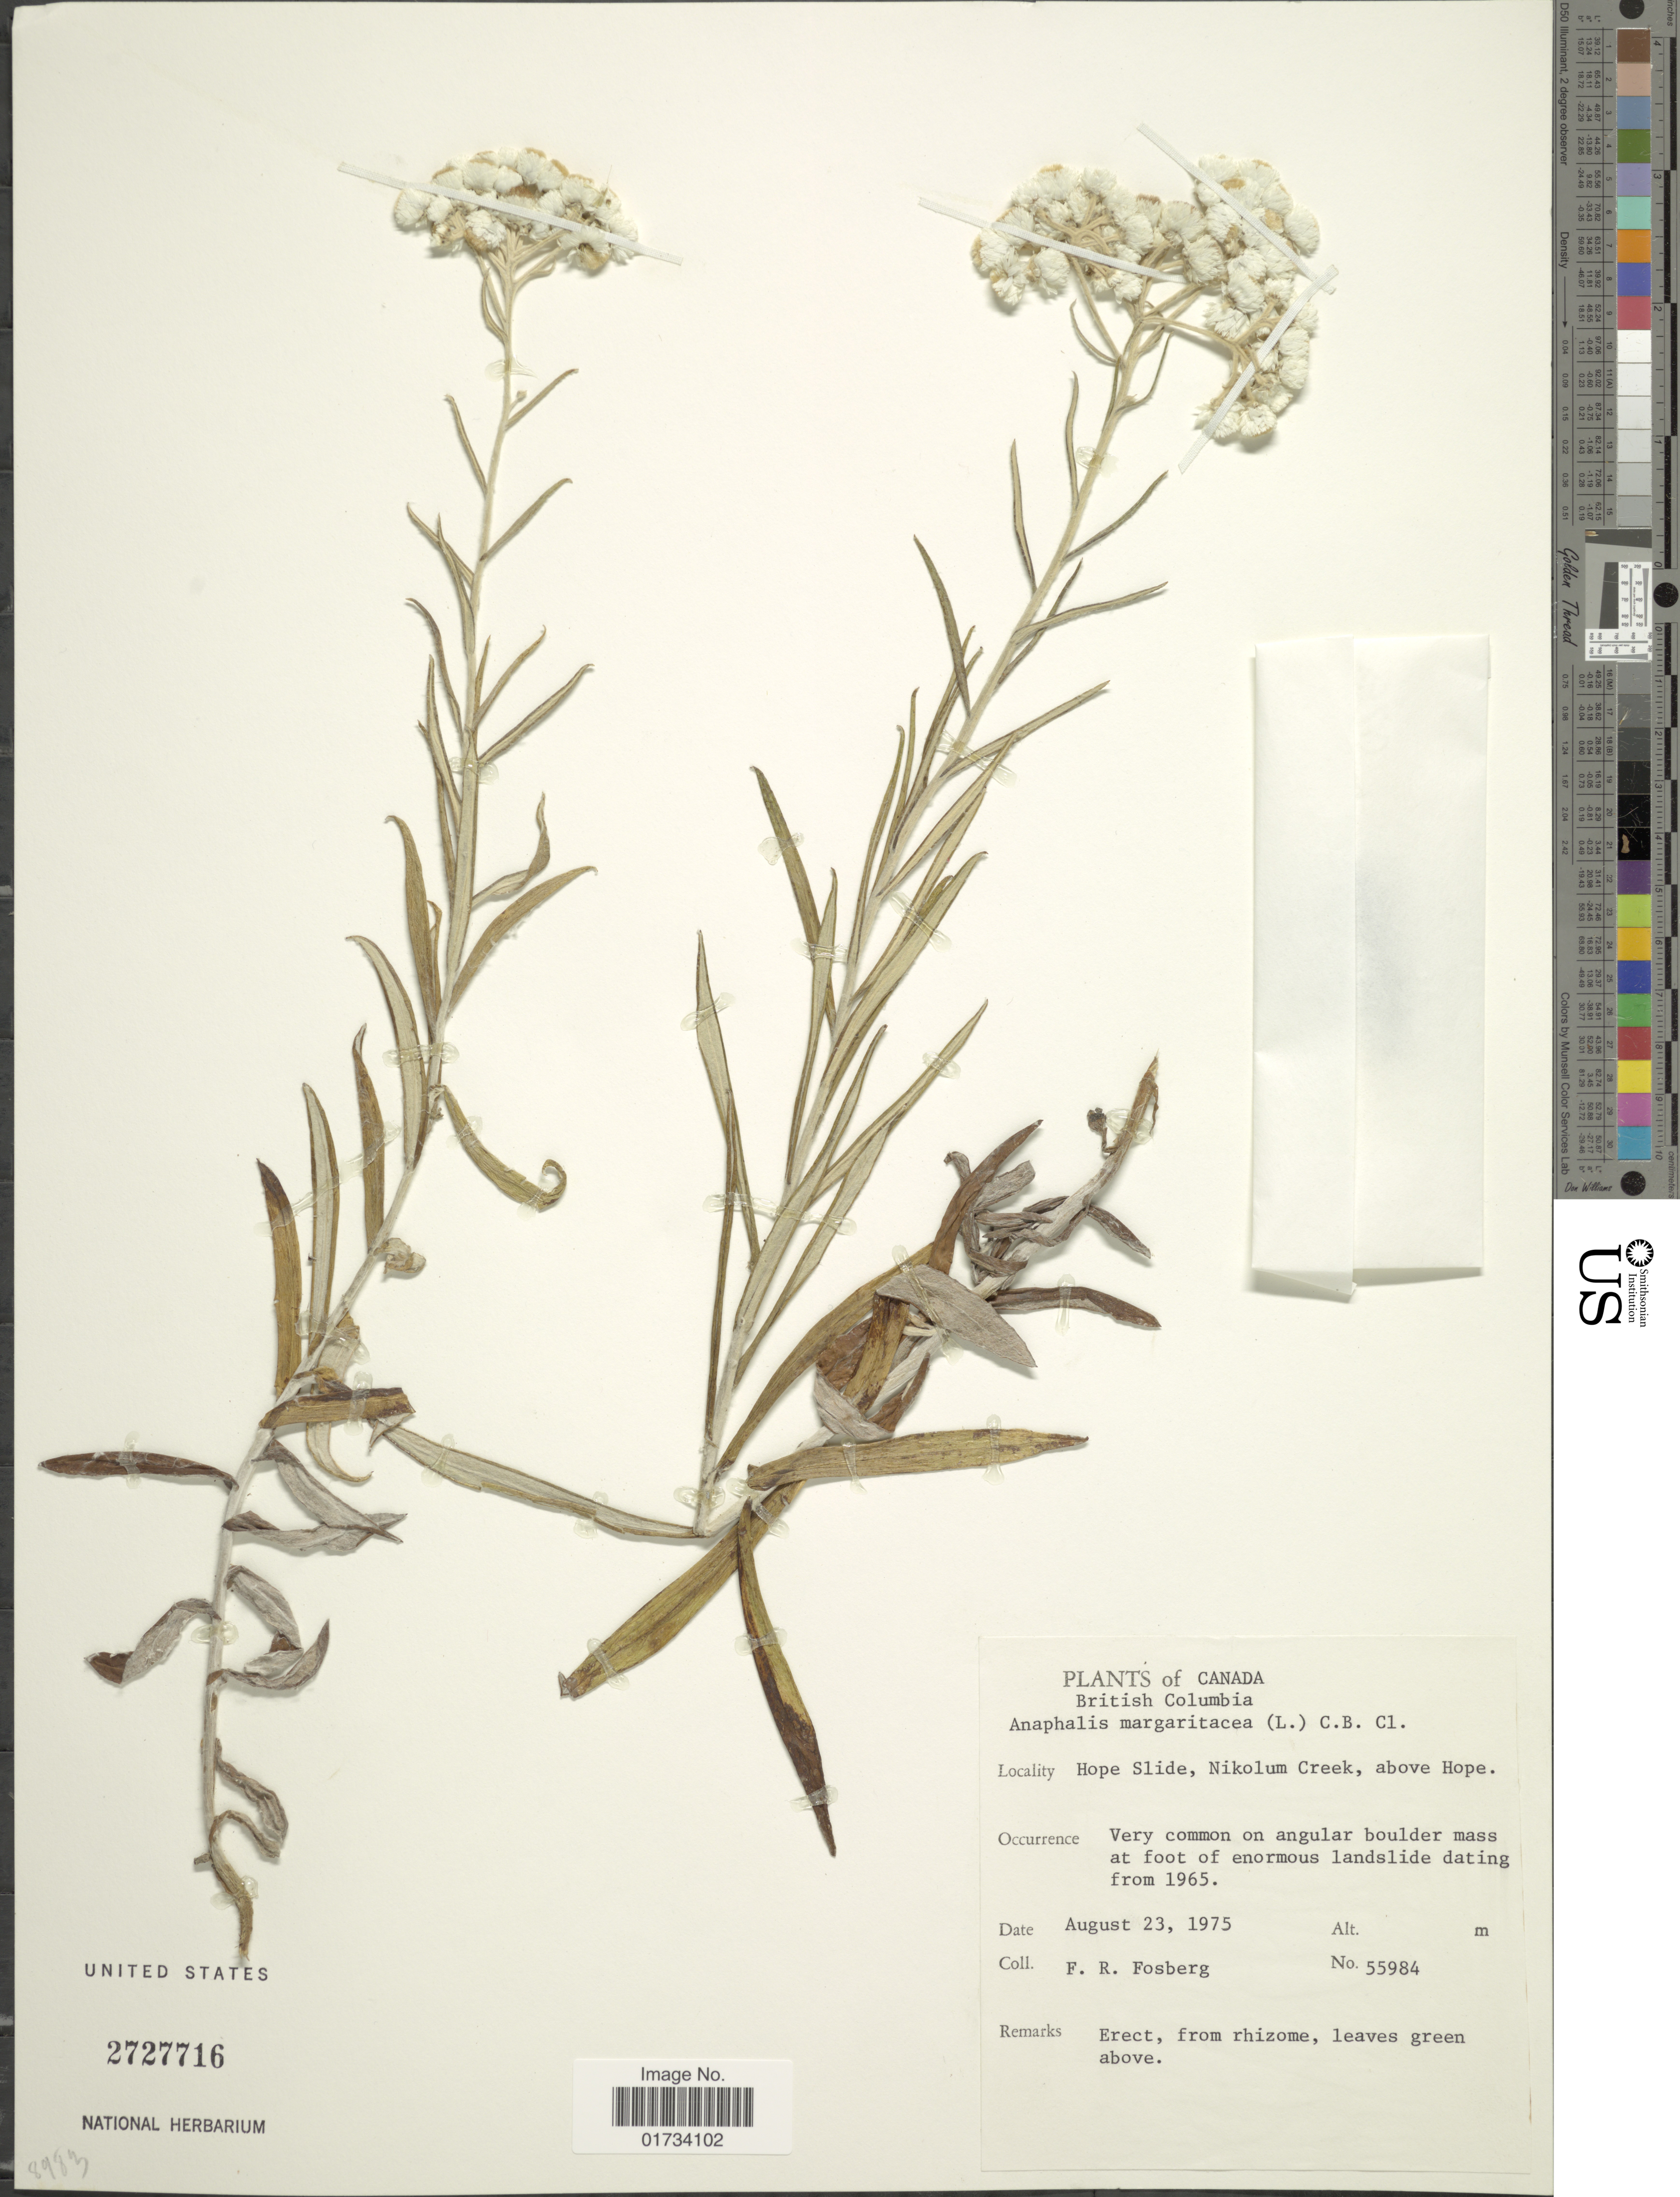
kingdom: Plantae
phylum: Tracheophyta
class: Magnoliopsida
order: Asterales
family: Asteraceae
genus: Anaphalis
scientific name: Anaphalis margaritacea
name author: (L.) Benth. & Hook. f.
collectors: F. R. Fosberg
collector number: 55984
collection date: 1975-08-23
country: Canada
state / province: British Columbia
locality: Hope Slide, Nikolum Creek, above Hope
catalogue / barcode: US 2727716